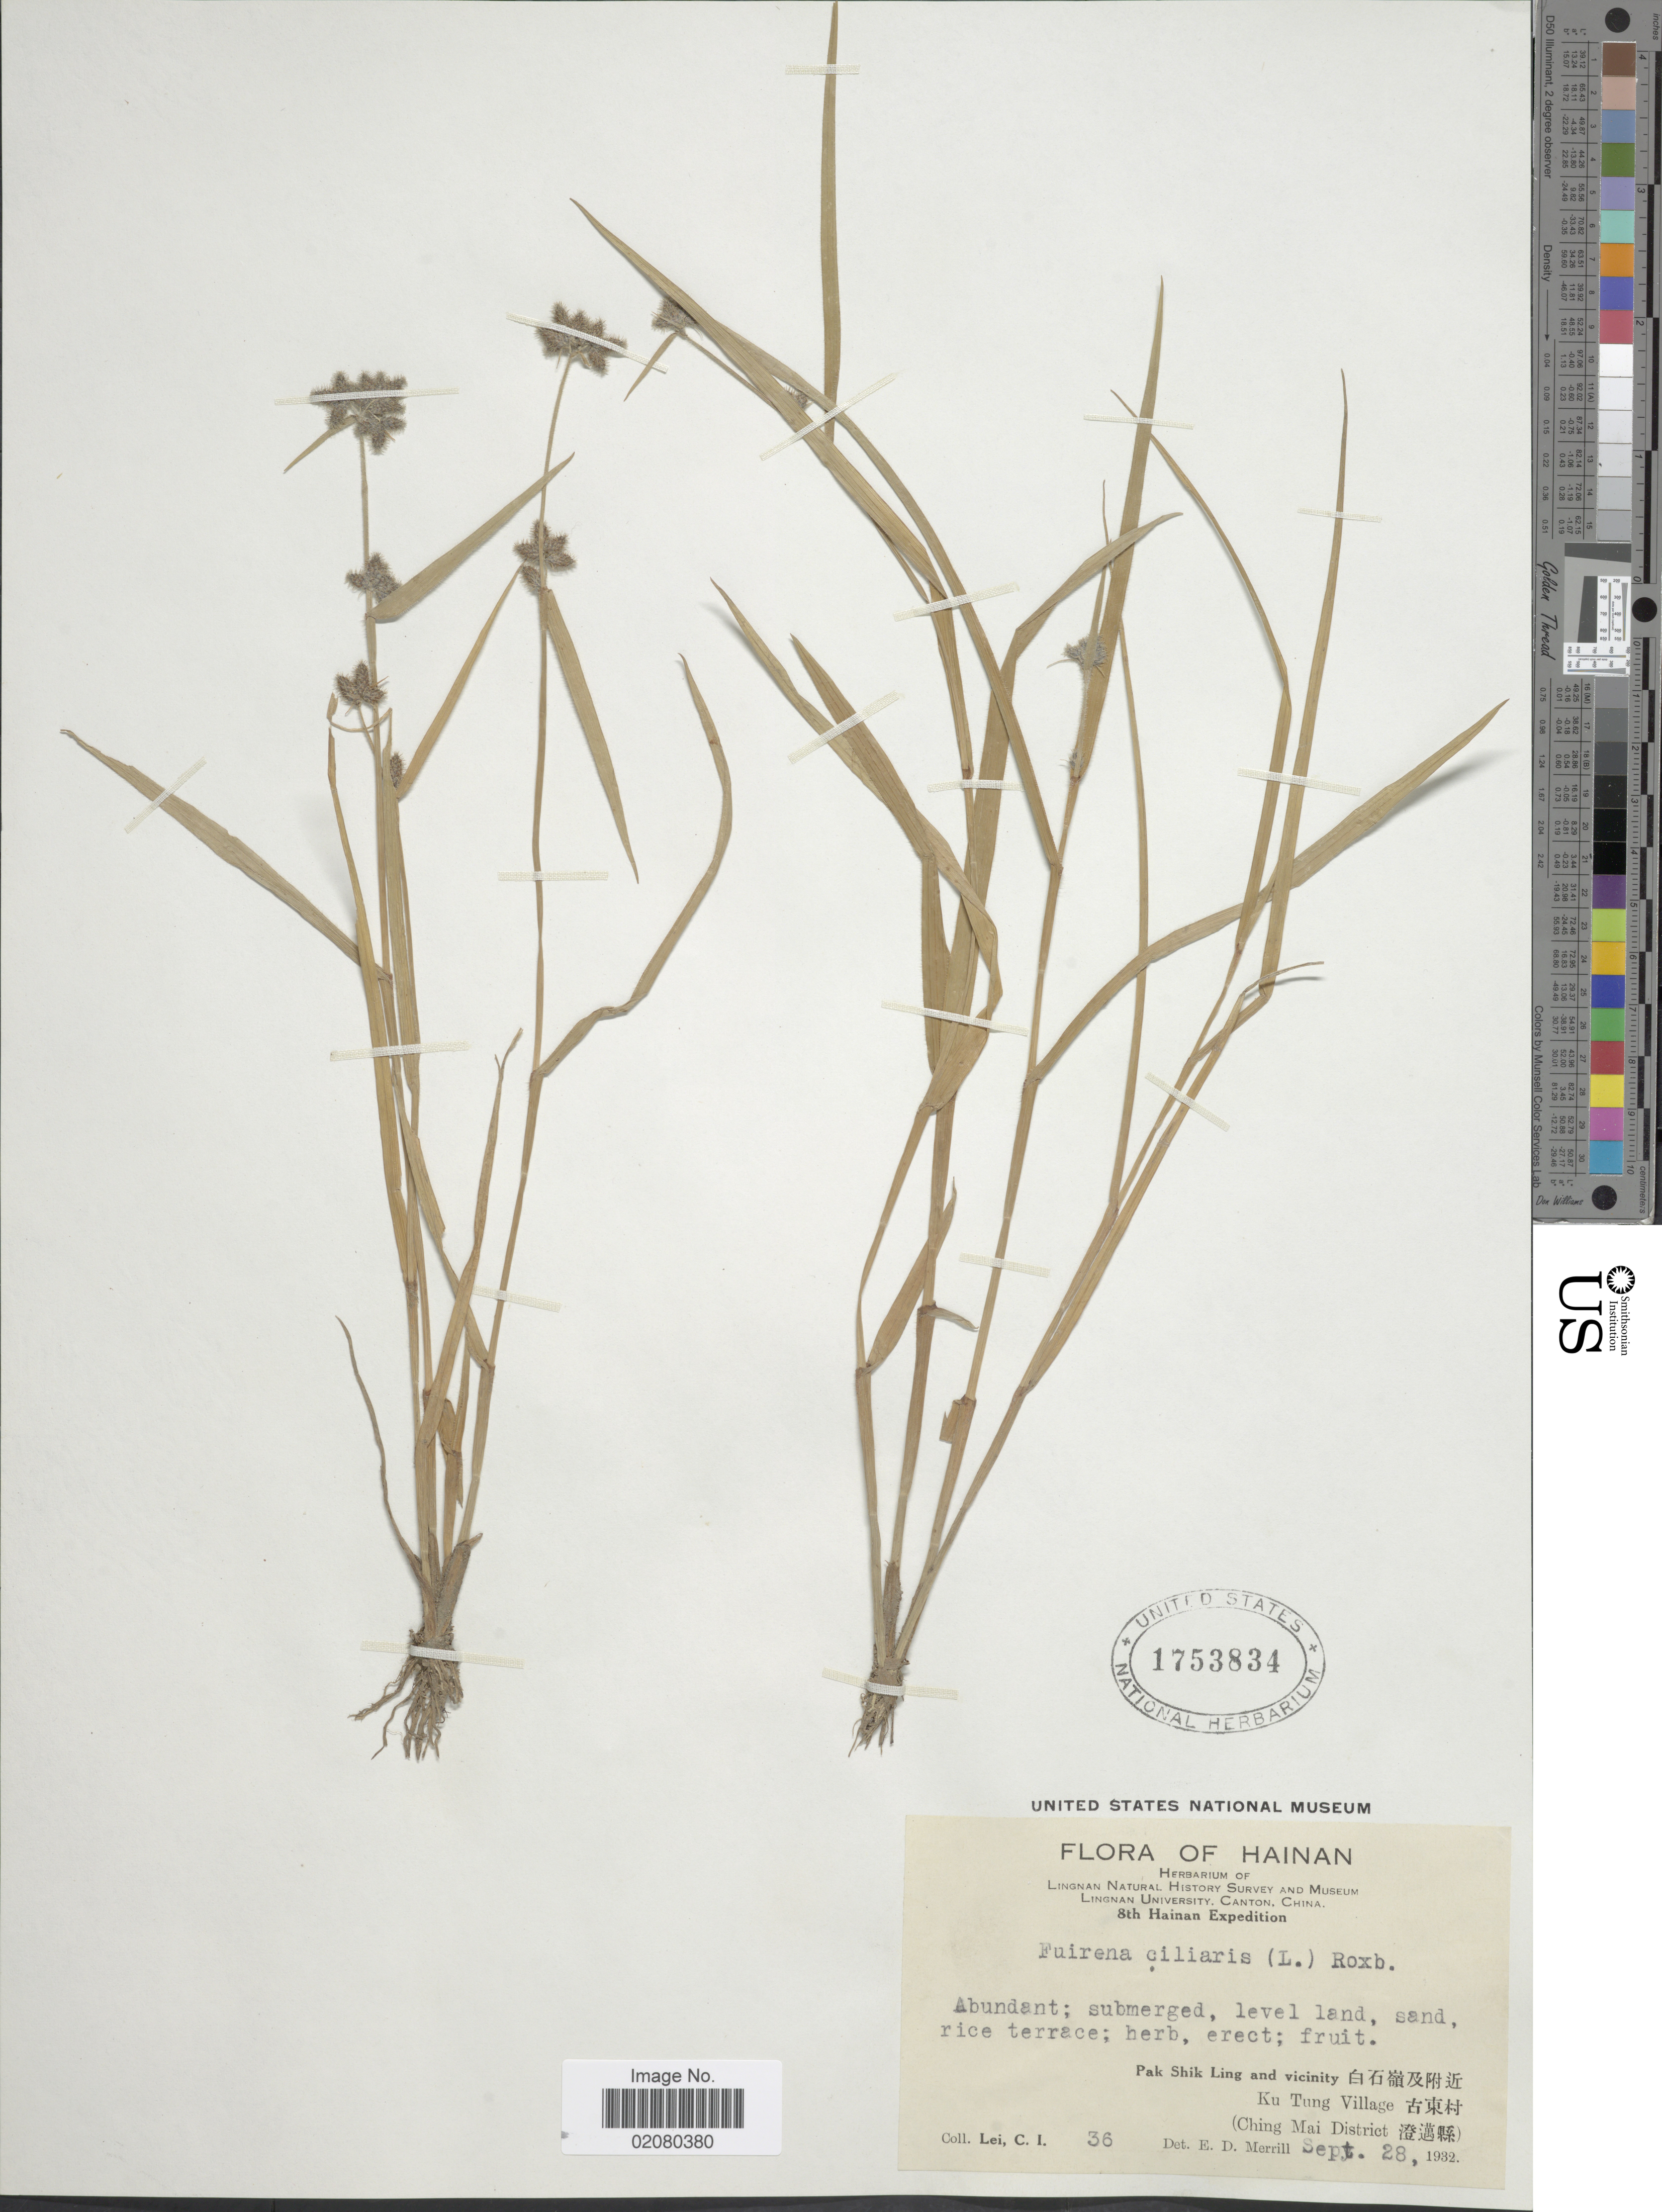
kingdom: Plantae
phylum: Tracheophyta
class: Liliopsida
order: Poales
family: Cyperaceae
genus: Fuirena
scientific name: Fuirena ciliaris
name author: (L.) Roxb.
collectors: C. I. Lei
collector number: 36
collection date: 1932-09-28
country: China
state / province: Hainan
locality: Rice terrace, Pak Shik Ling and vicinity, Ku Tung Village (Ching Mai District).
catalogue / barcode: US 1753834